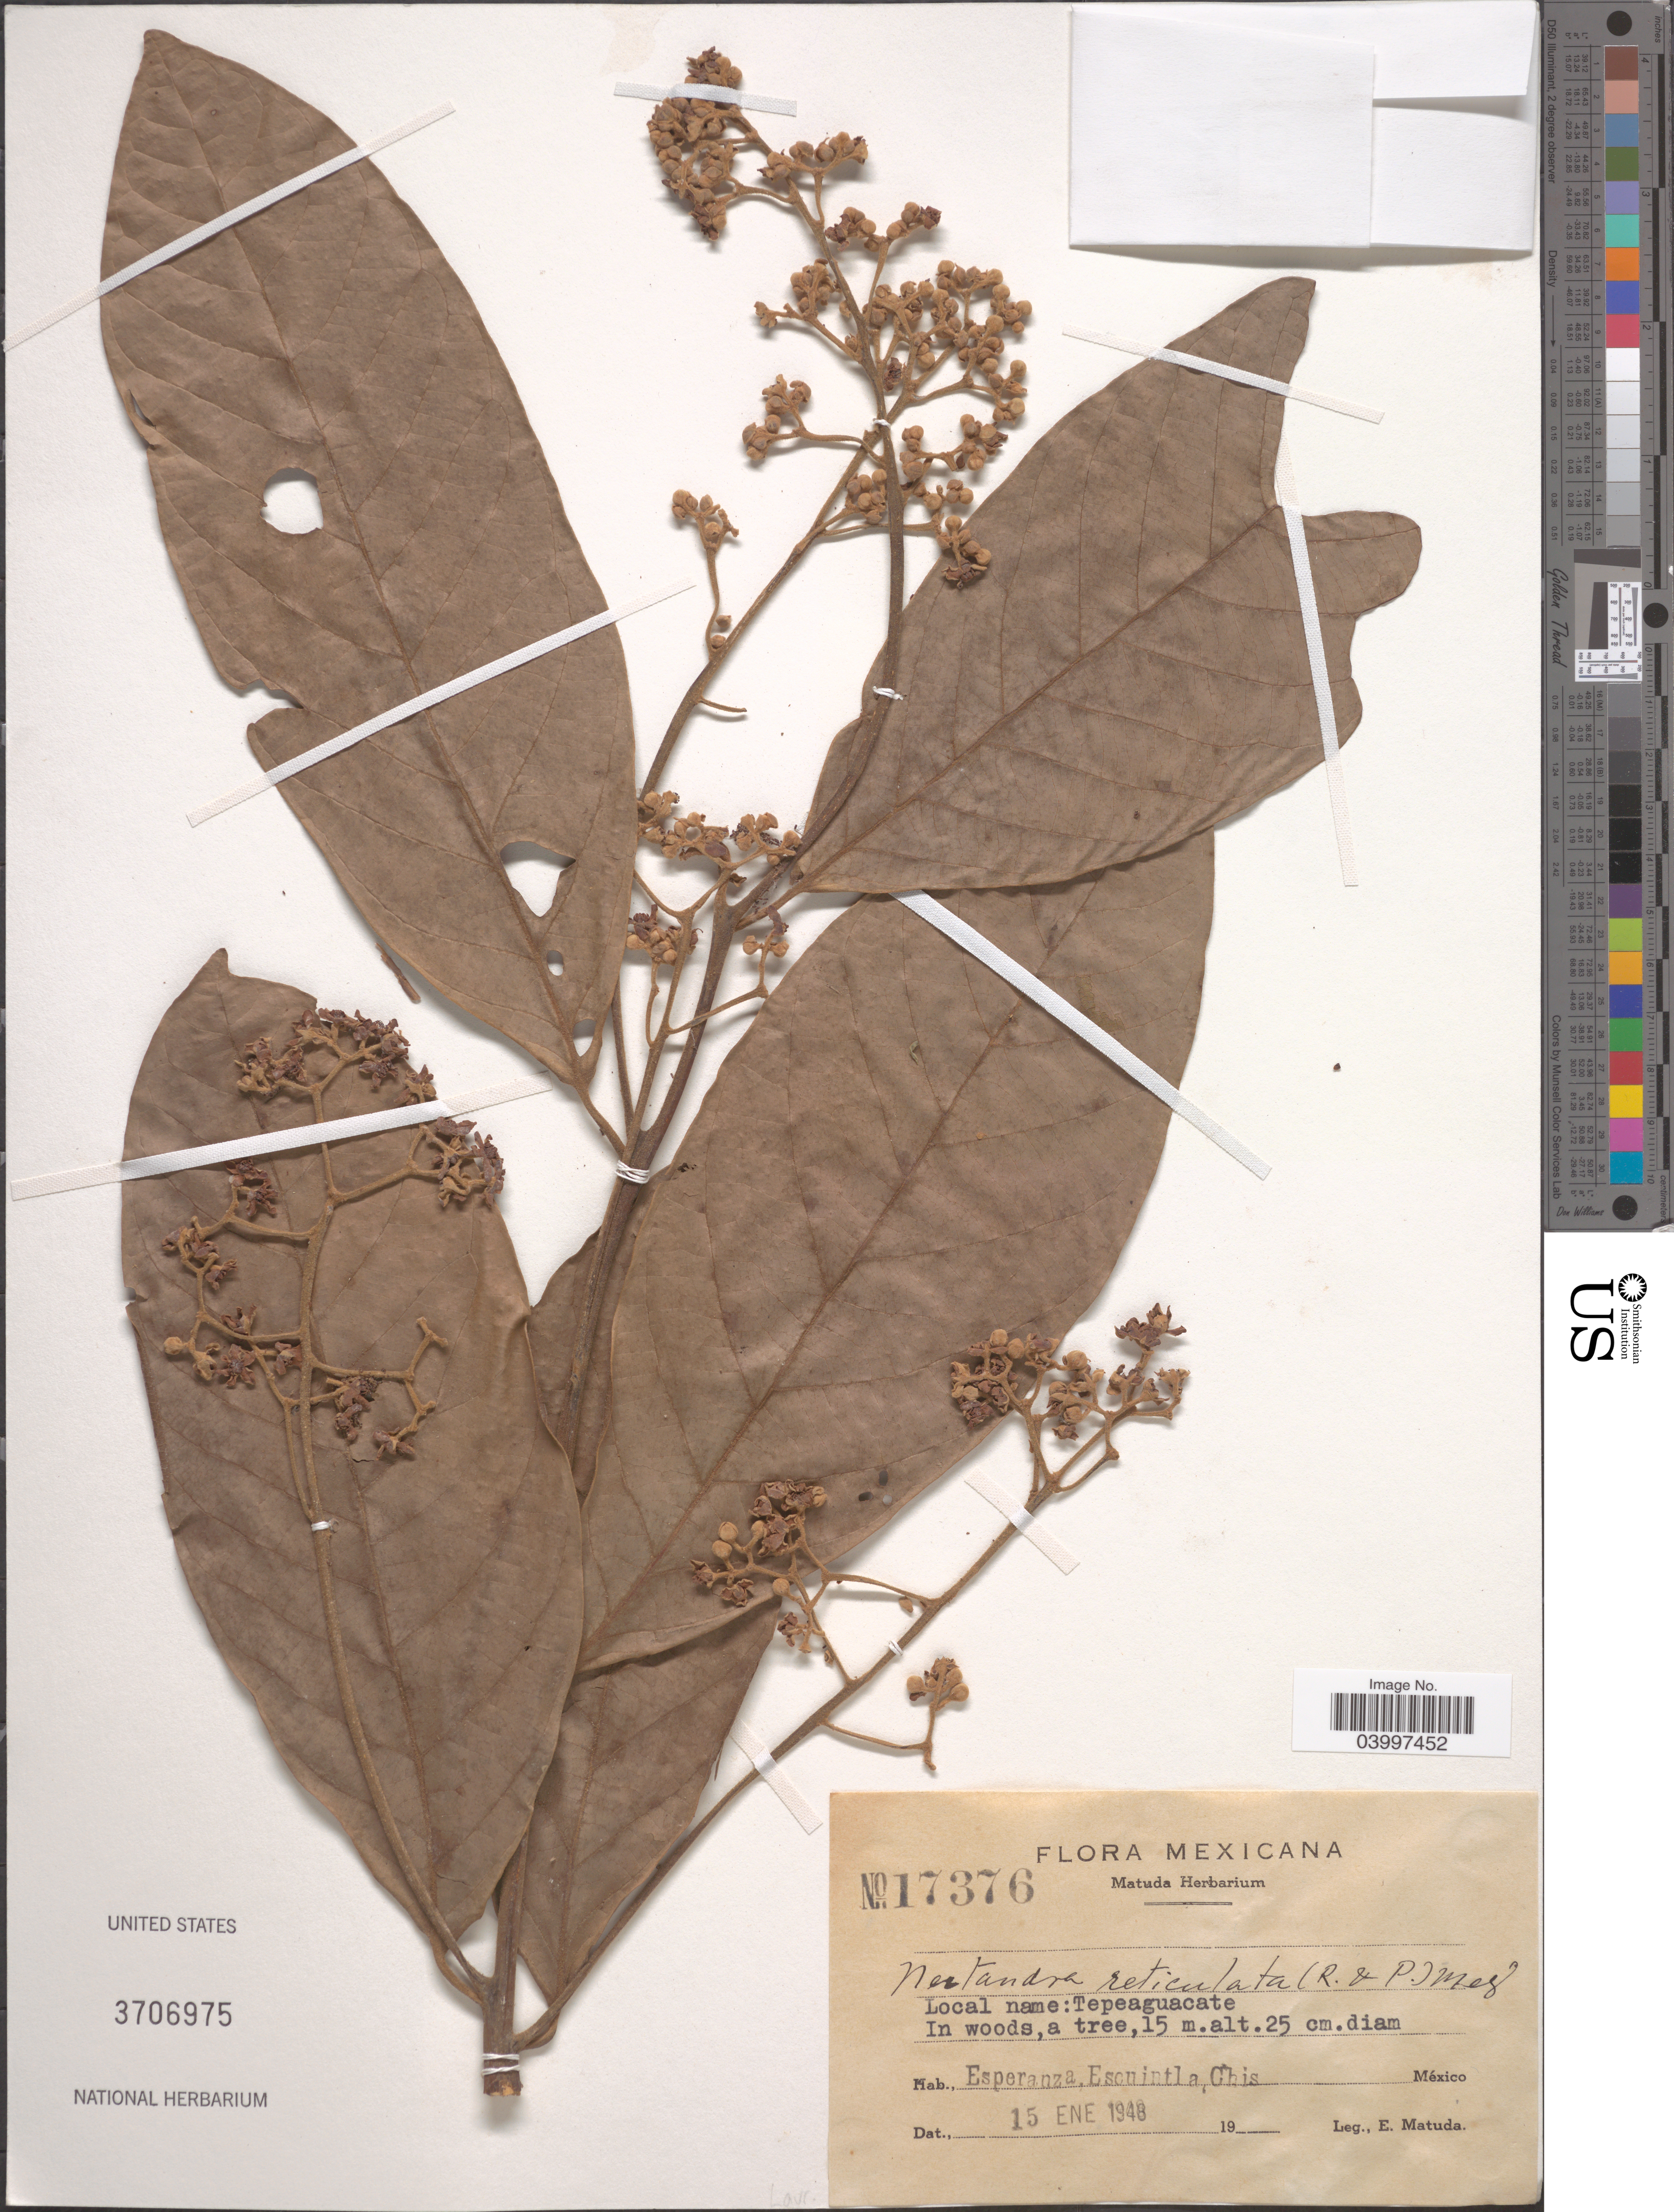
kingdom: Plantae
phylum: Tracheophyta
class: Magnoliopsida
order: Laurales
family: Lauraceae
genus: Nectandra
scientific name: Nectandra reticulata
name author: (Ruiz & Pav.) Mez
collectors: E. Matuda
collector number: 17376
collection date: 1948-01-15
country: Mexico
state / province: Chiapas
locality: Esperanza, Escuintla.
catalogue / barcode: US 3706975